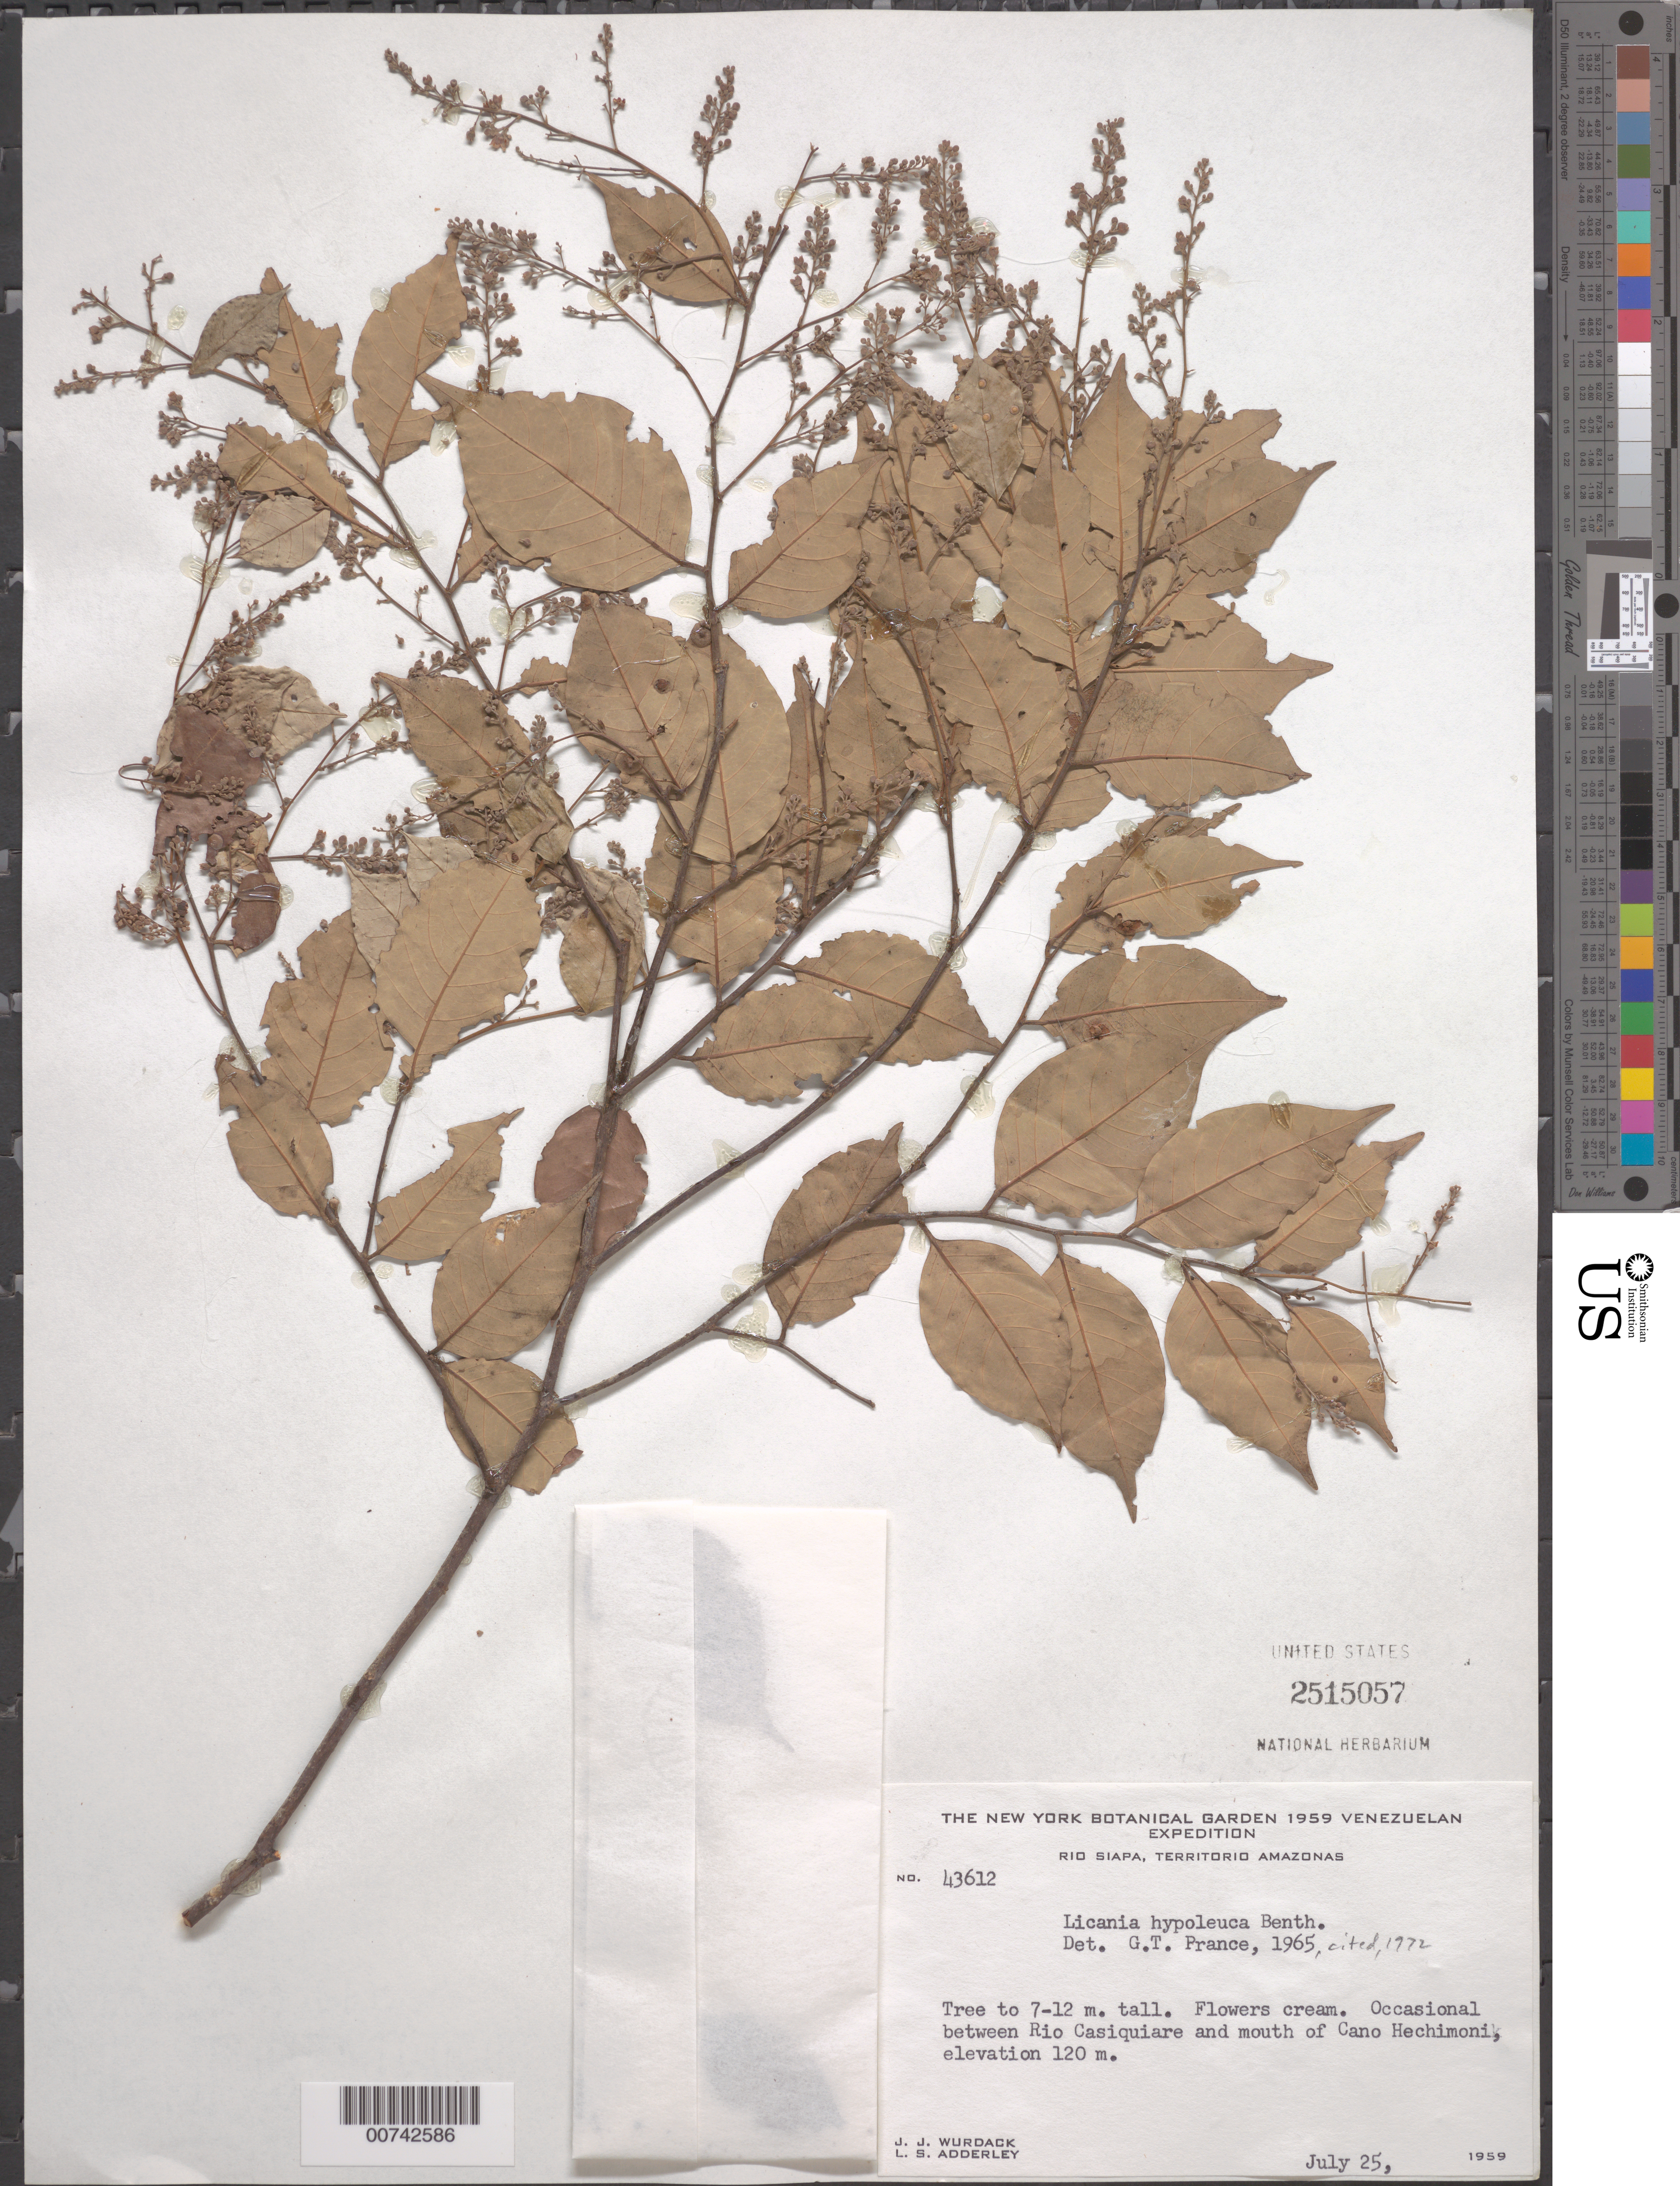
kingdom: Plantae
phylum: Tracheophyta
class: Magnoliopsida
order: Malpighiales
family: Chrysobalanaceae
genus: Licania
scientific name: Licania hypoleuca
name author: Benth.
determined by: Prance, G. T.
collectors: J. J. Wurdack & L. S. Adderley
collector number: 43612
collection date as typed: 25-Jul-59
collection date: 1959-07-25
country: Venezuela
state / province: Amazonas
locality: Río Siapa, between Río Casiquiare & mouth of Caño Hechimoni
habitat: Along river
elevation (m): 120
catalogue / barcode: US 2515057